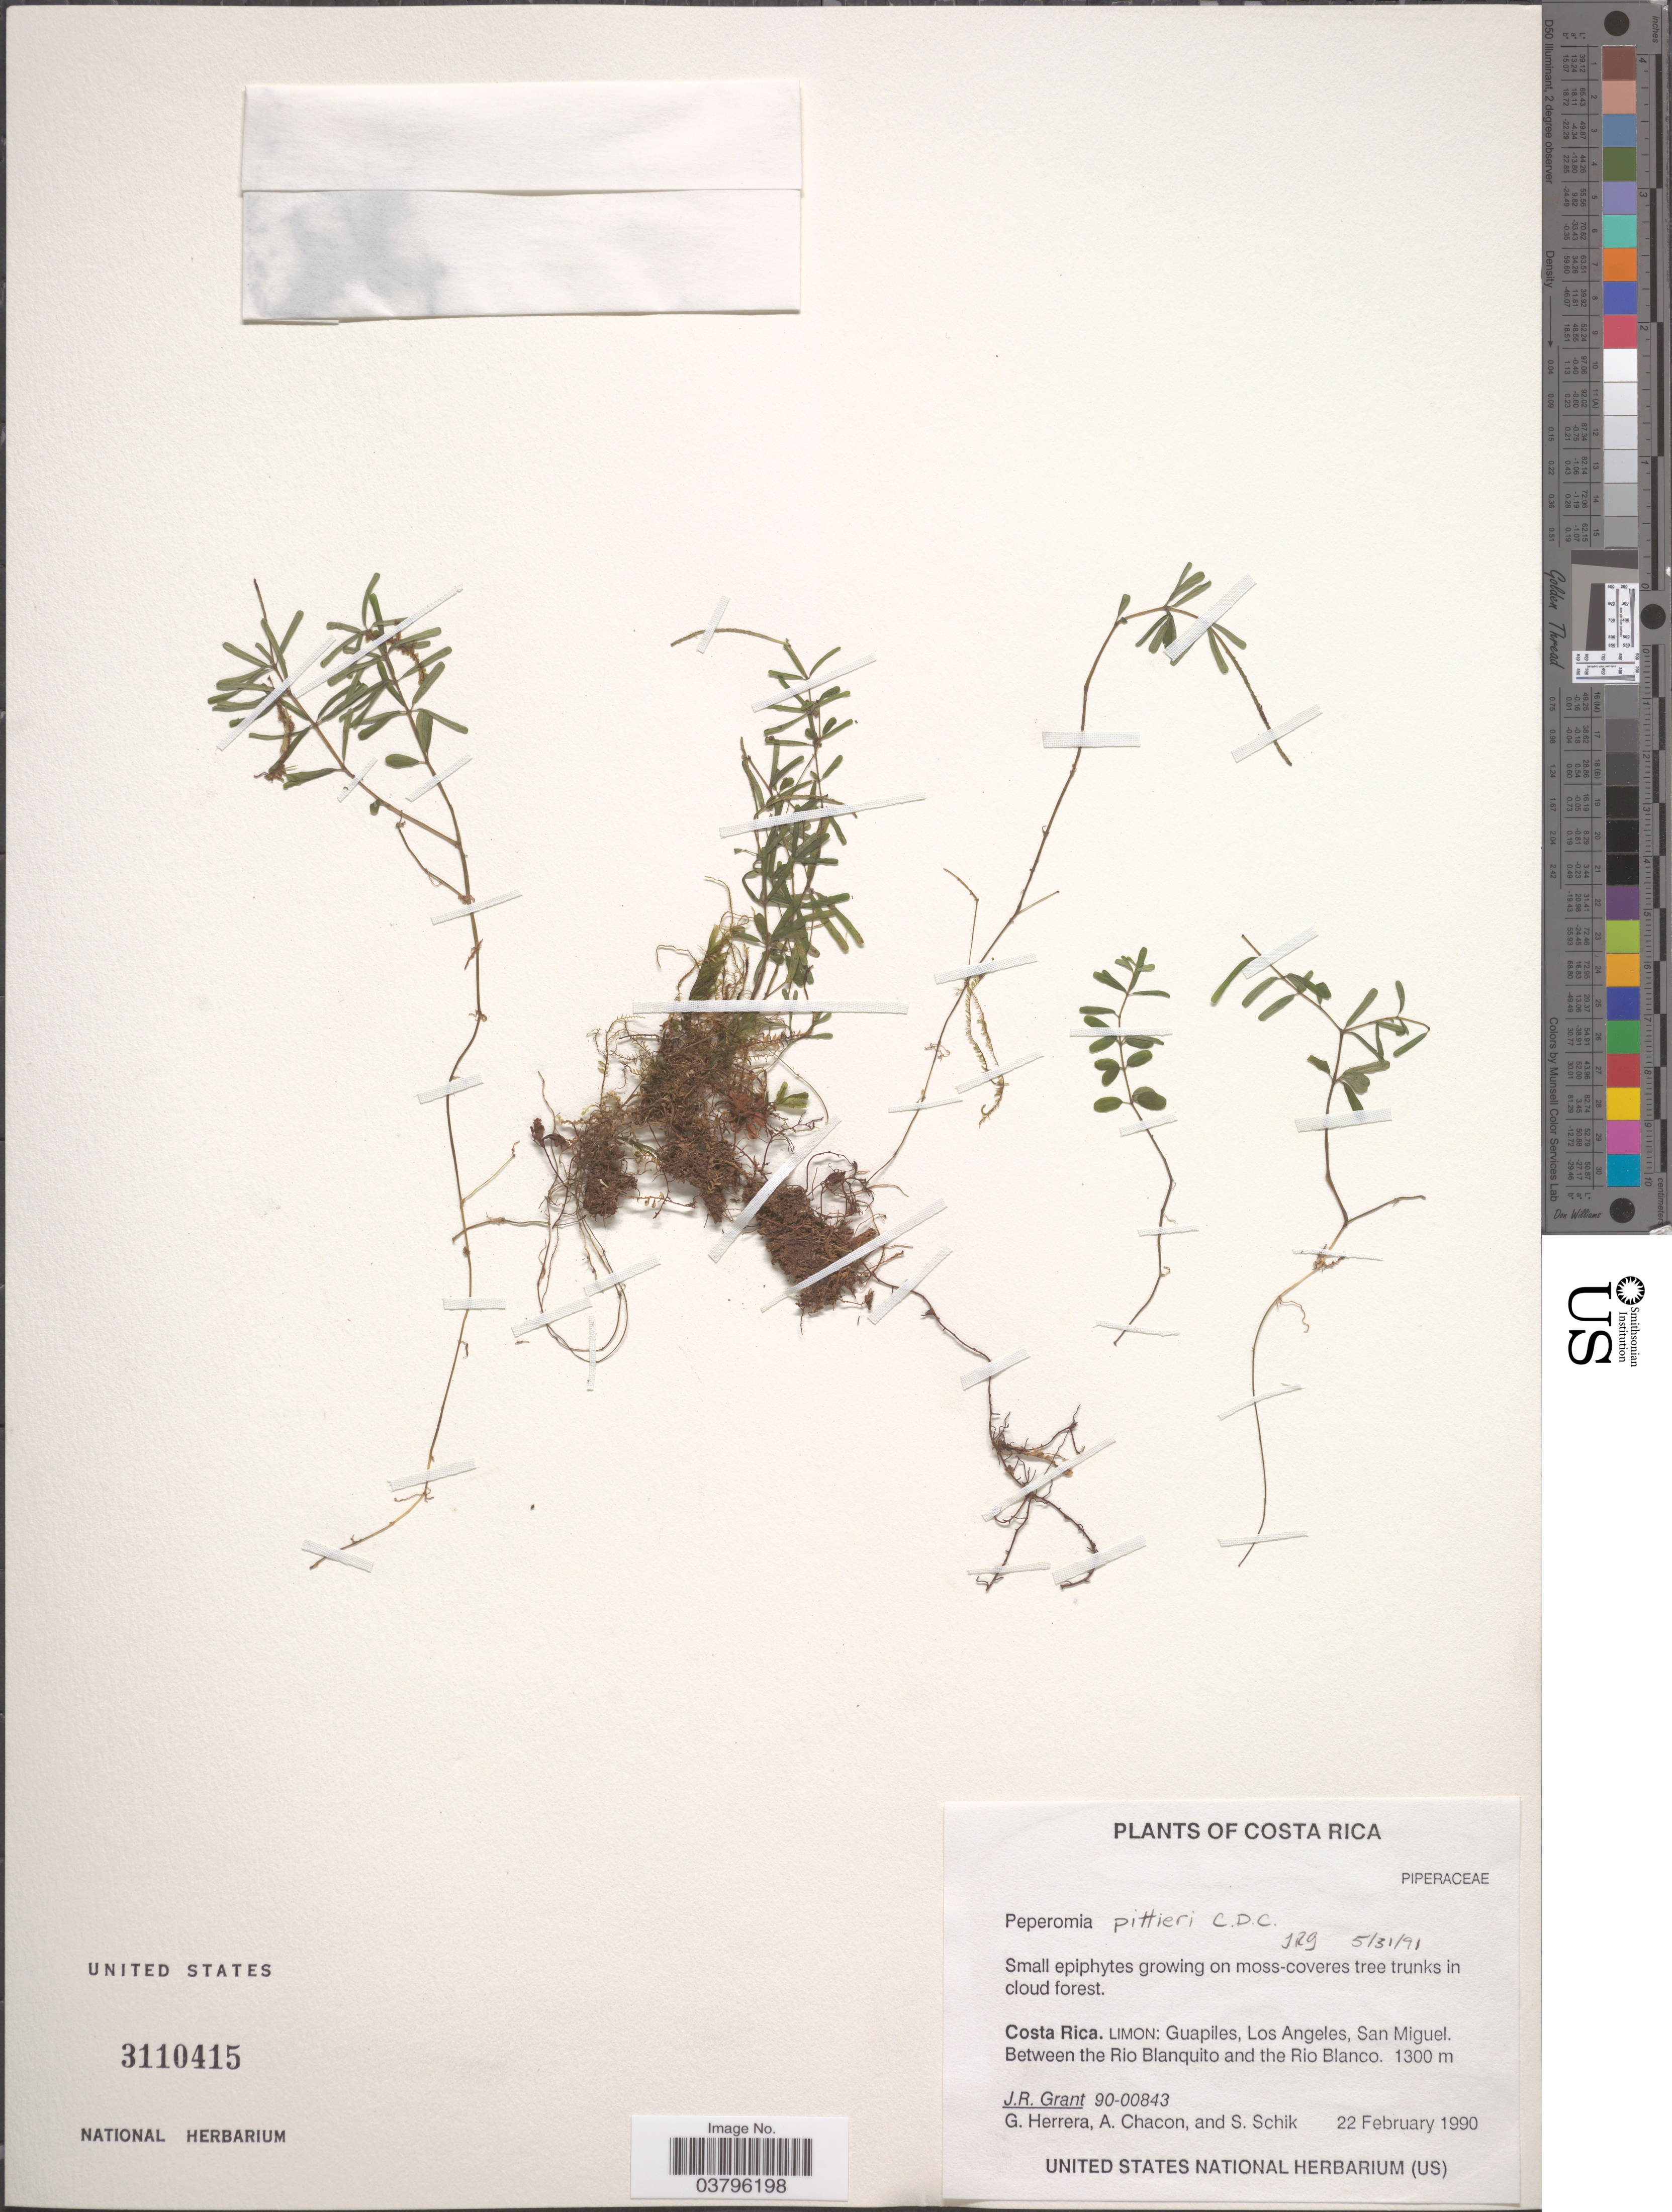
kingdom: Plantae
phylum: Tracheophyta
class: Magnoliopsida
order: Piperales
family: Piperaceae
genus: Peperomia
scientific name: Peperomia pittieri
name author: C. DC.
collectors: J. Grant, G. Herrera, A. Chacon & S. Schik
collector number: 90-00843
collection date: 1990-02-22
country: Costa Rica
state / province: Limón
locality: Guapiles, Los Angeles, San Miguel. Between the Rio Blanquito and the Rio Blanco,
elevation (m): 1300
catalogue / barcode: US 3110415